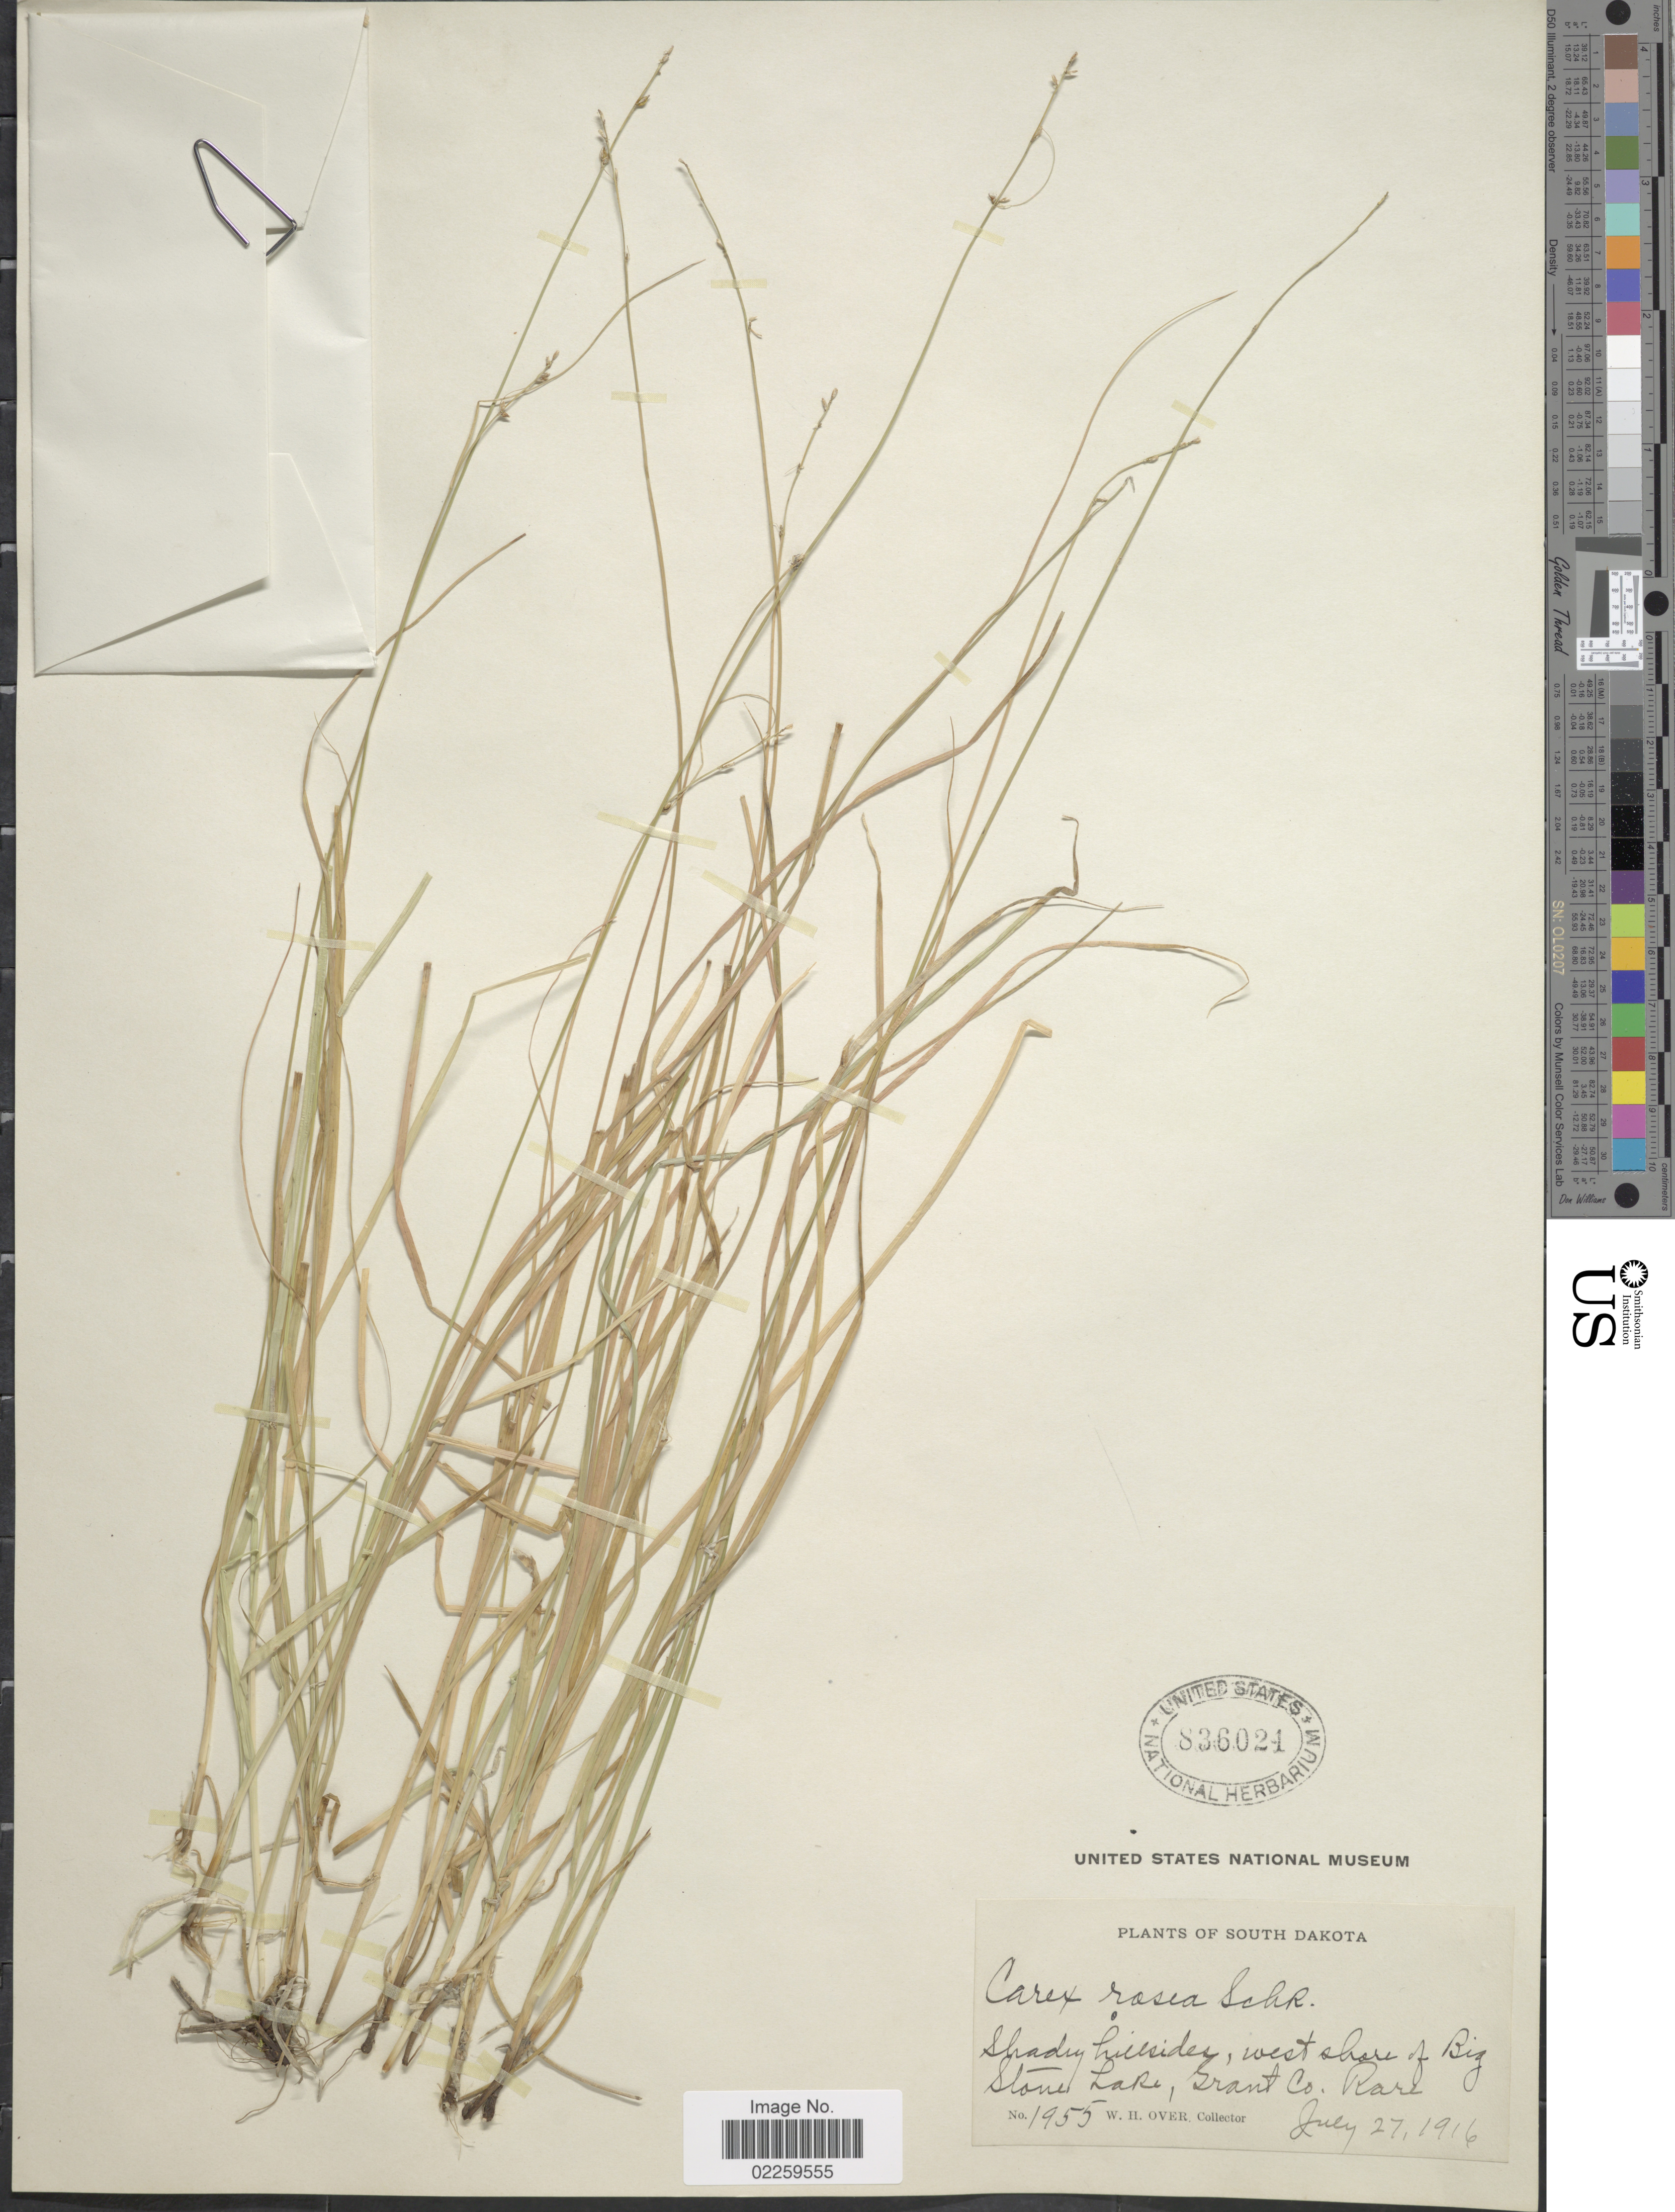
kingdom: Plantae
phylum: Tracheophyta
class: Liliopsida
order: Poales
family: Cyperaceae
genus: Carex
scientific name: Carex rosea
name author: Willd.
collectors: W. Over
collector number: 1955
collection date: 1916-07-27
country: United States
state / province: South Dakota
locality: South Dakota, Shady hillside, west shore of Big Stone Lake, Grant Co. Rare.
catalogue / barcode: US 836021